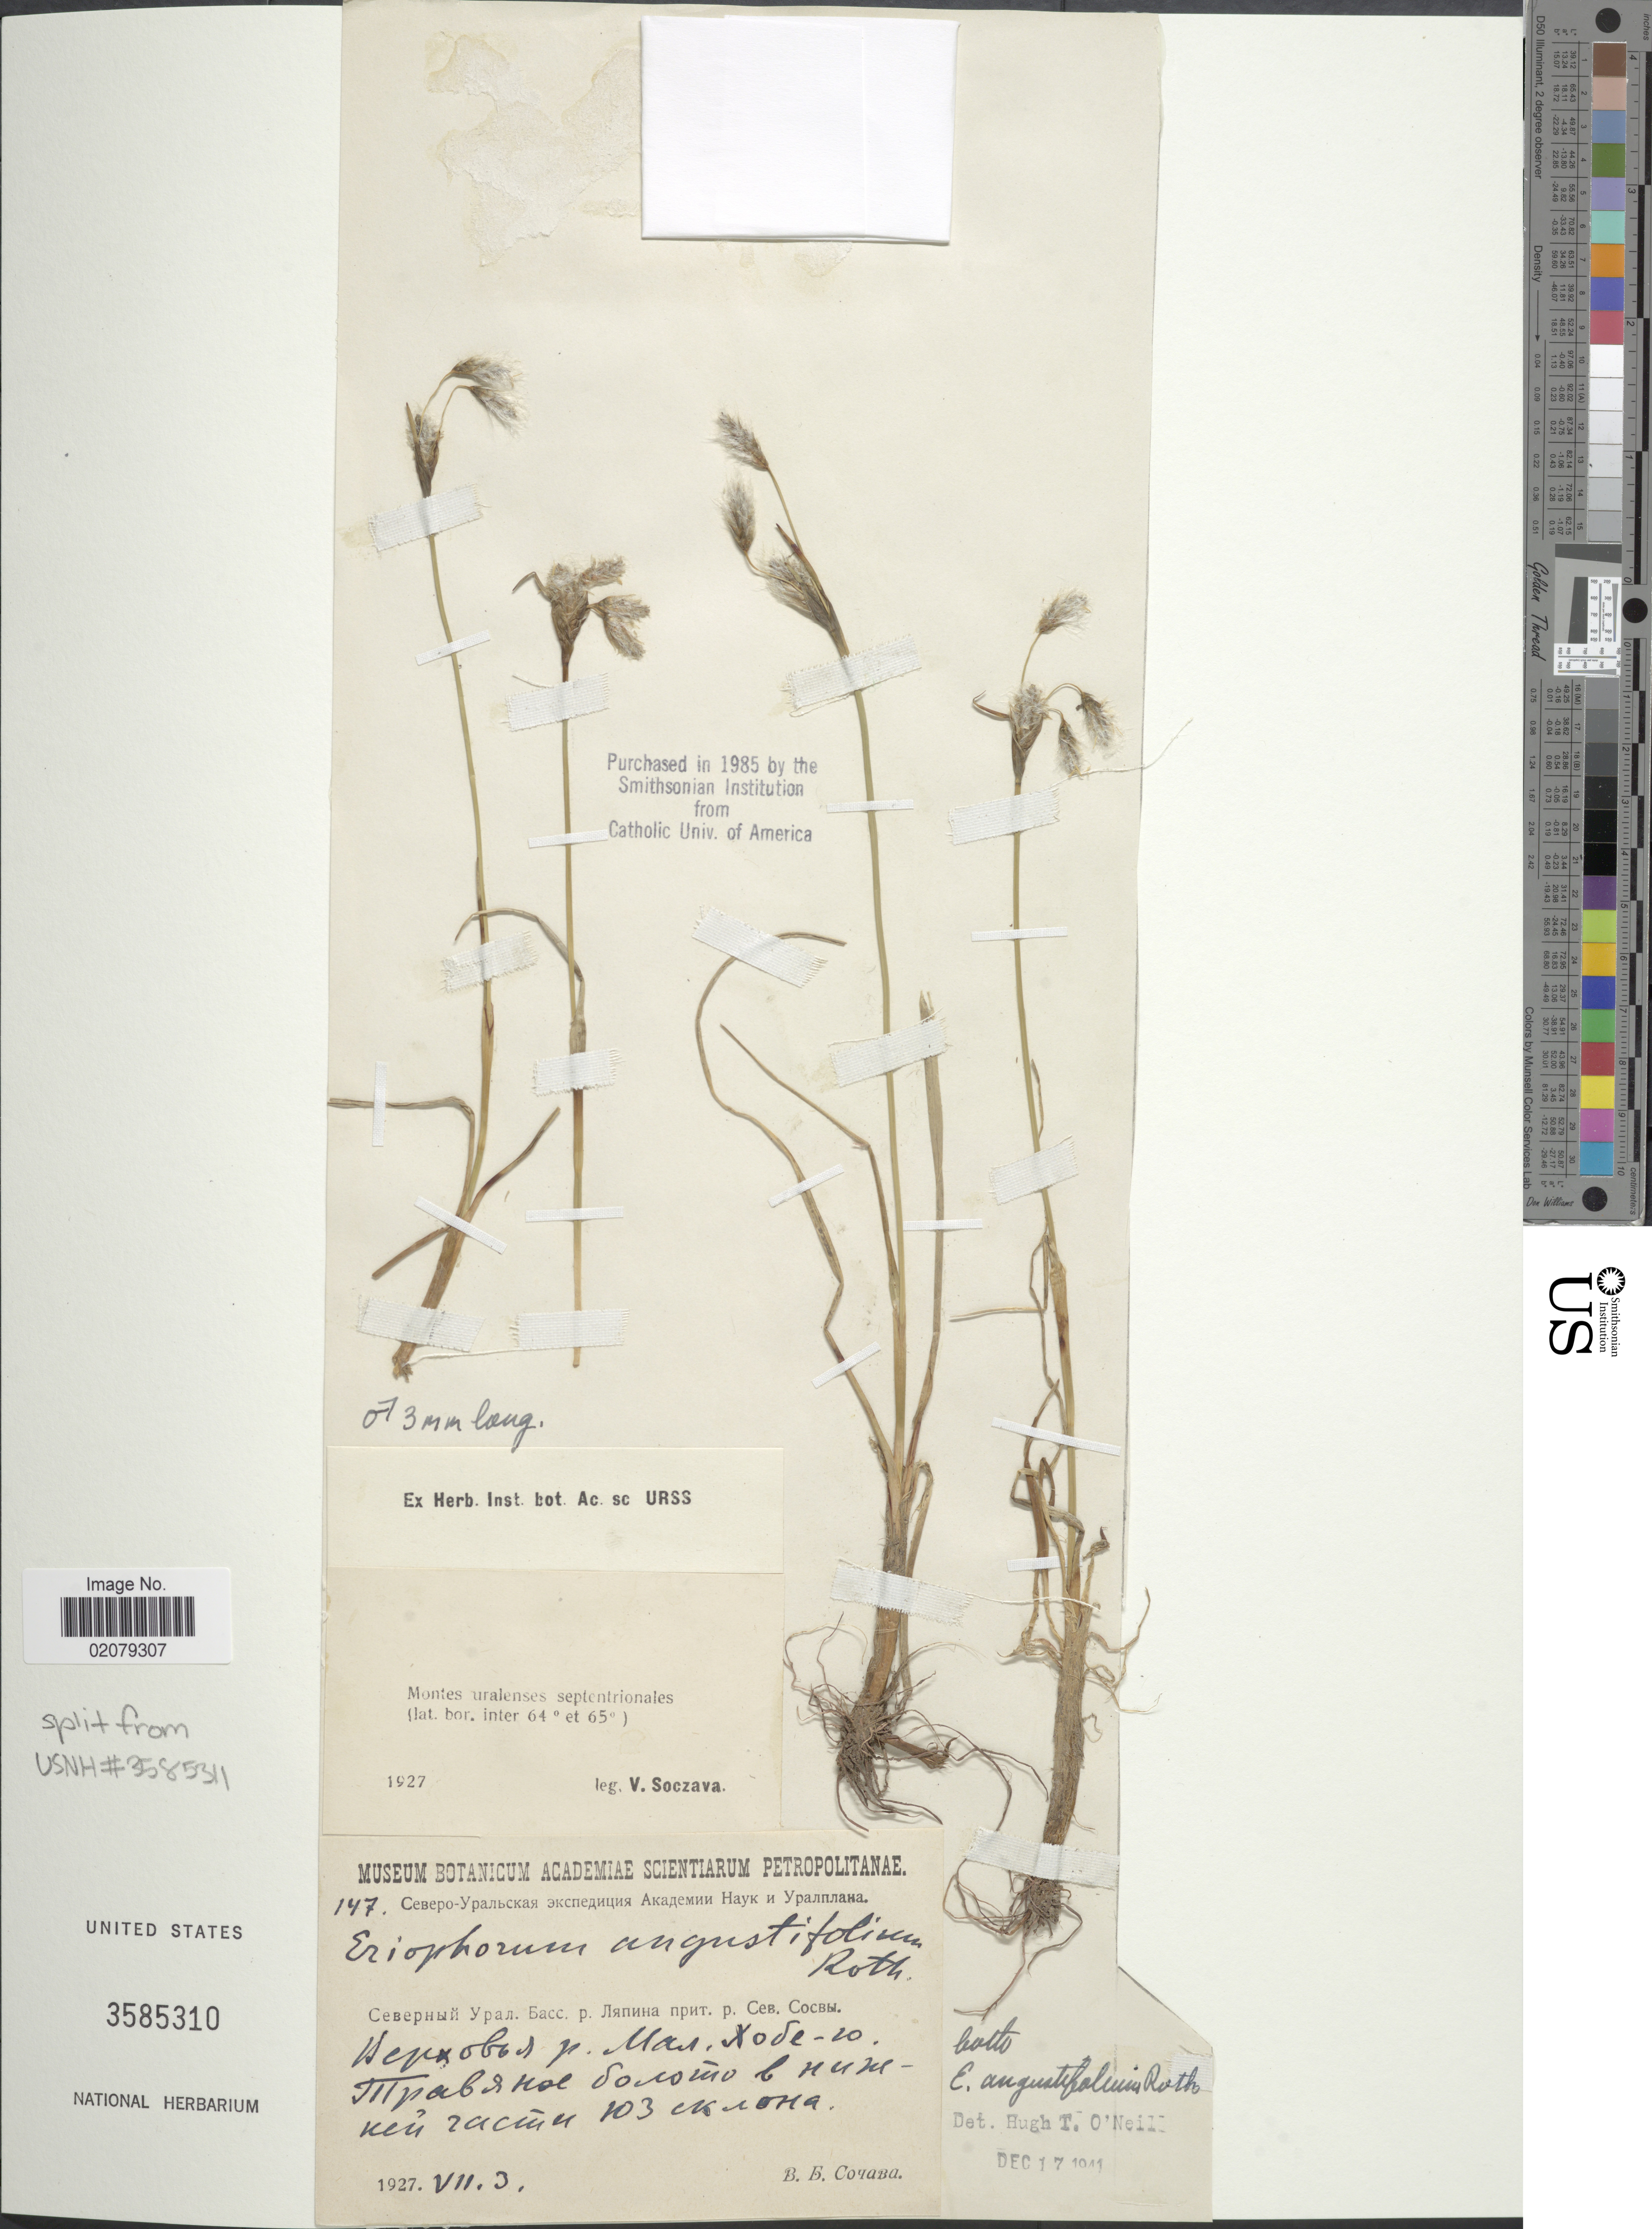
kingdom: Plantae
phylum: Tracheophyta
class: Liliopsida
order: Poales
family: Cyperaceae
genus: Eriophorum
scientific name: Eriophorum angustifolium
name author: Honck.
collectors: V. Sochava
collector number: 147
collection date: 1927-07-03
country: Russian Federation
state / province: Khanty-Mansi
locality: Basin of Lyapin River, tributary of River Severnaya Sosva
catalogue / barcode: US 3585310